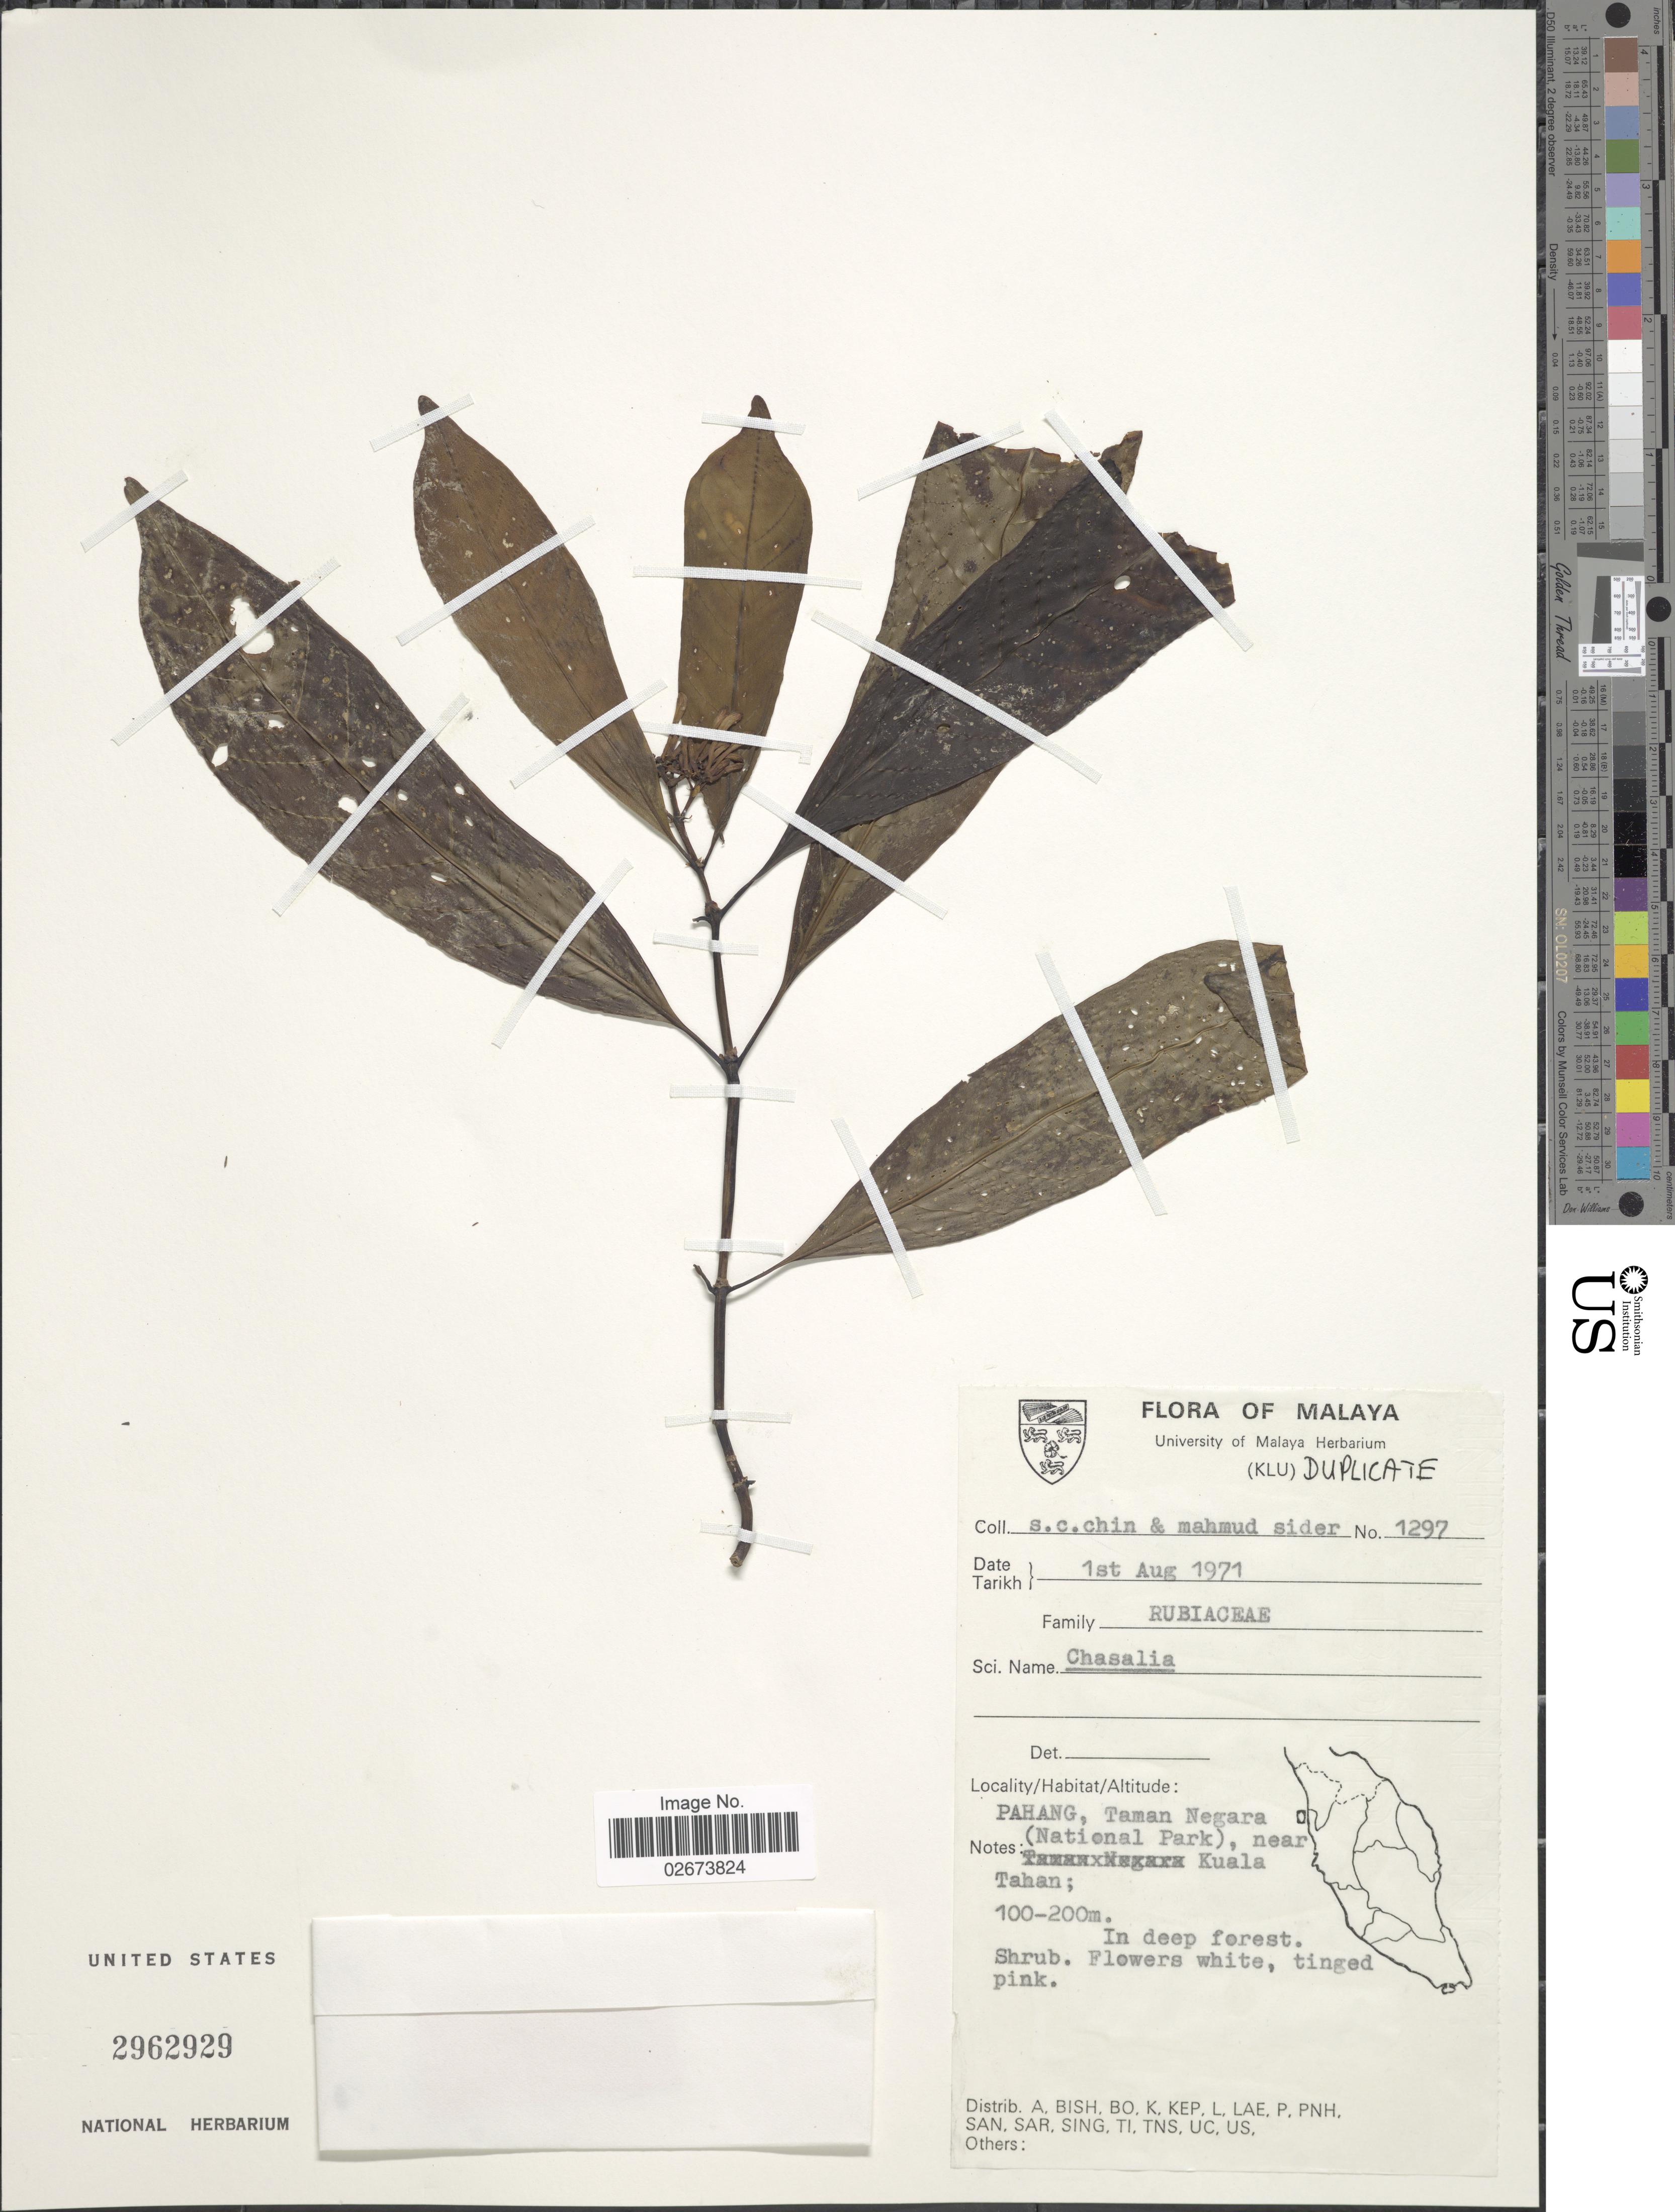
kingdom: Plantae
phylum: Tracheophyta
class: Magnoliopsida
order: Gentianales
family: Rubiaceae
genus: Chassalia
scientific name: Chassalia sp.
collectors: S. Chin & M. Sider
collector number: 1297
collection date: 1971-08-01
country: Malaysia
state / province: Pahang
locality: Malaya, Taman Negara (National Park), near Kuala Tahan, in deep forest.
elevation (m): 100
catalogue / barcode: US 2962929